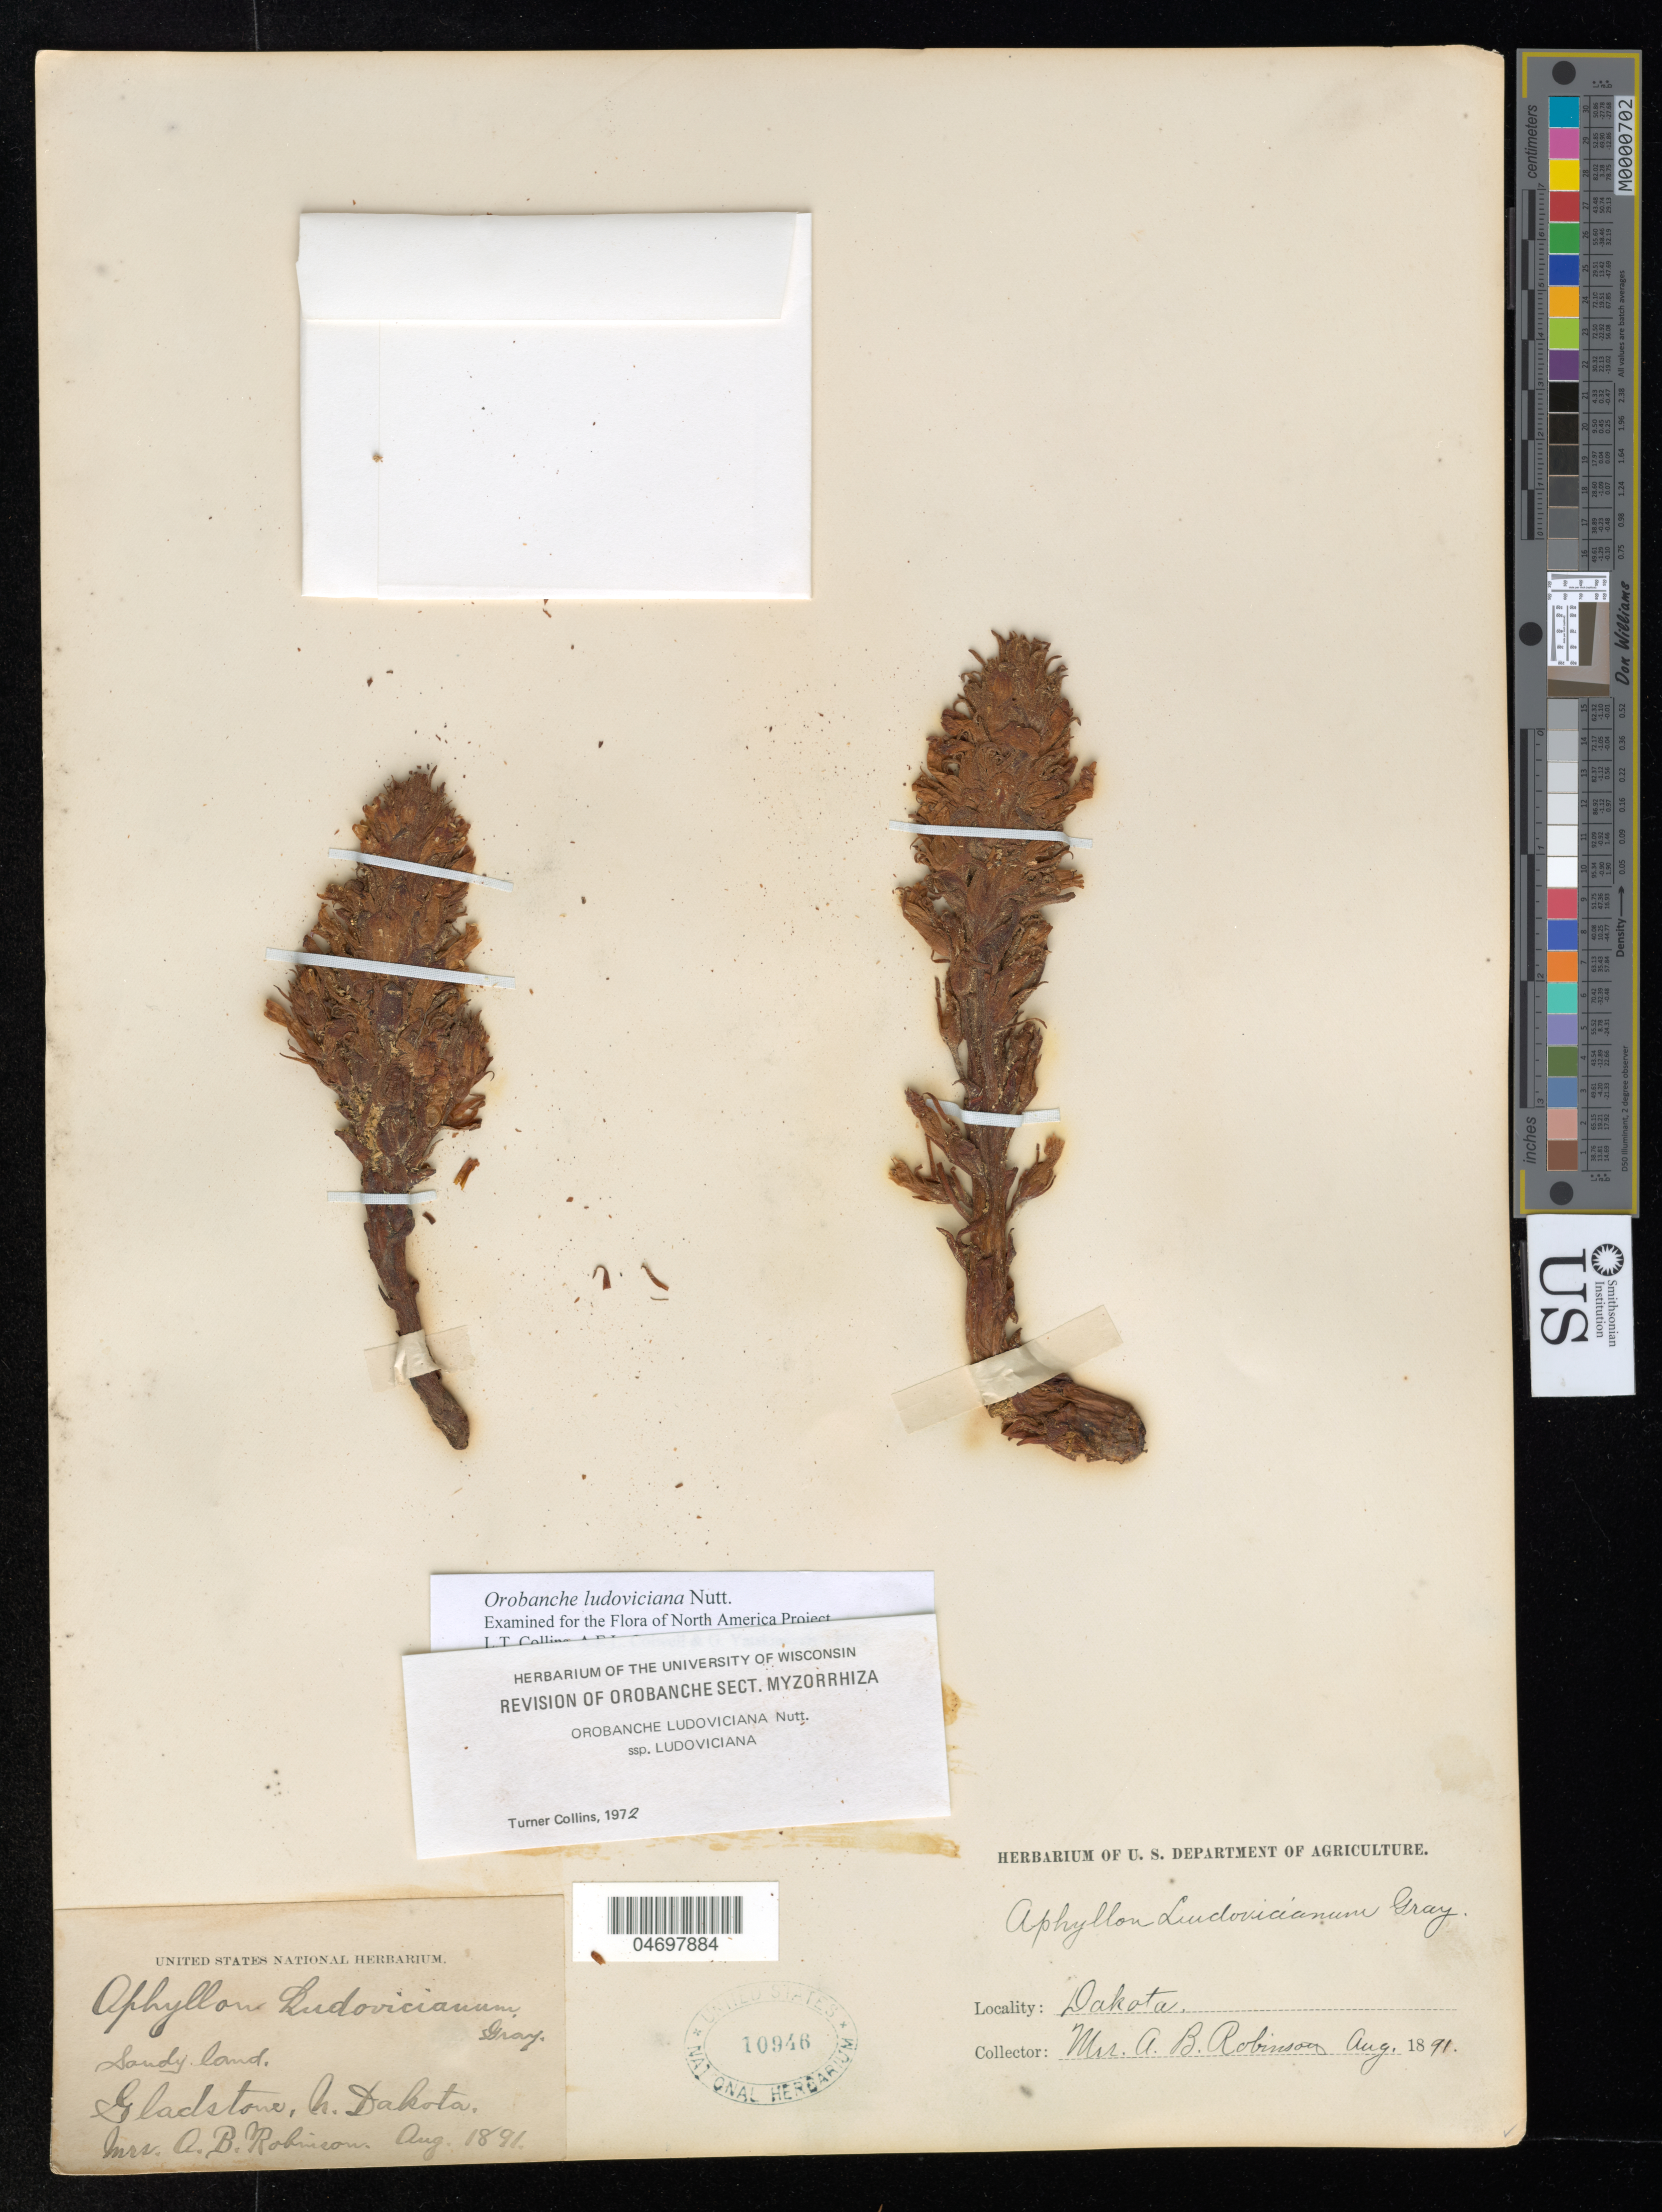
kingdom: Plantae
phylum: Tracheophyta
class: Magnoliopsida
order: Lamiales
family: Orobanchaceae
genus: Orobanche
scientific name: Orobanche ludoviciana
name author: Nutt.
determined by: Collins, L. T.; Colwell, A. E.; Yatskievych, G. A.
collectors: A. Robinson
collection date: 1891-08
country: United States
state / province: North Dakota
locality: Gladstone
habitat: sandy land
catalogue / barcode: US 10946